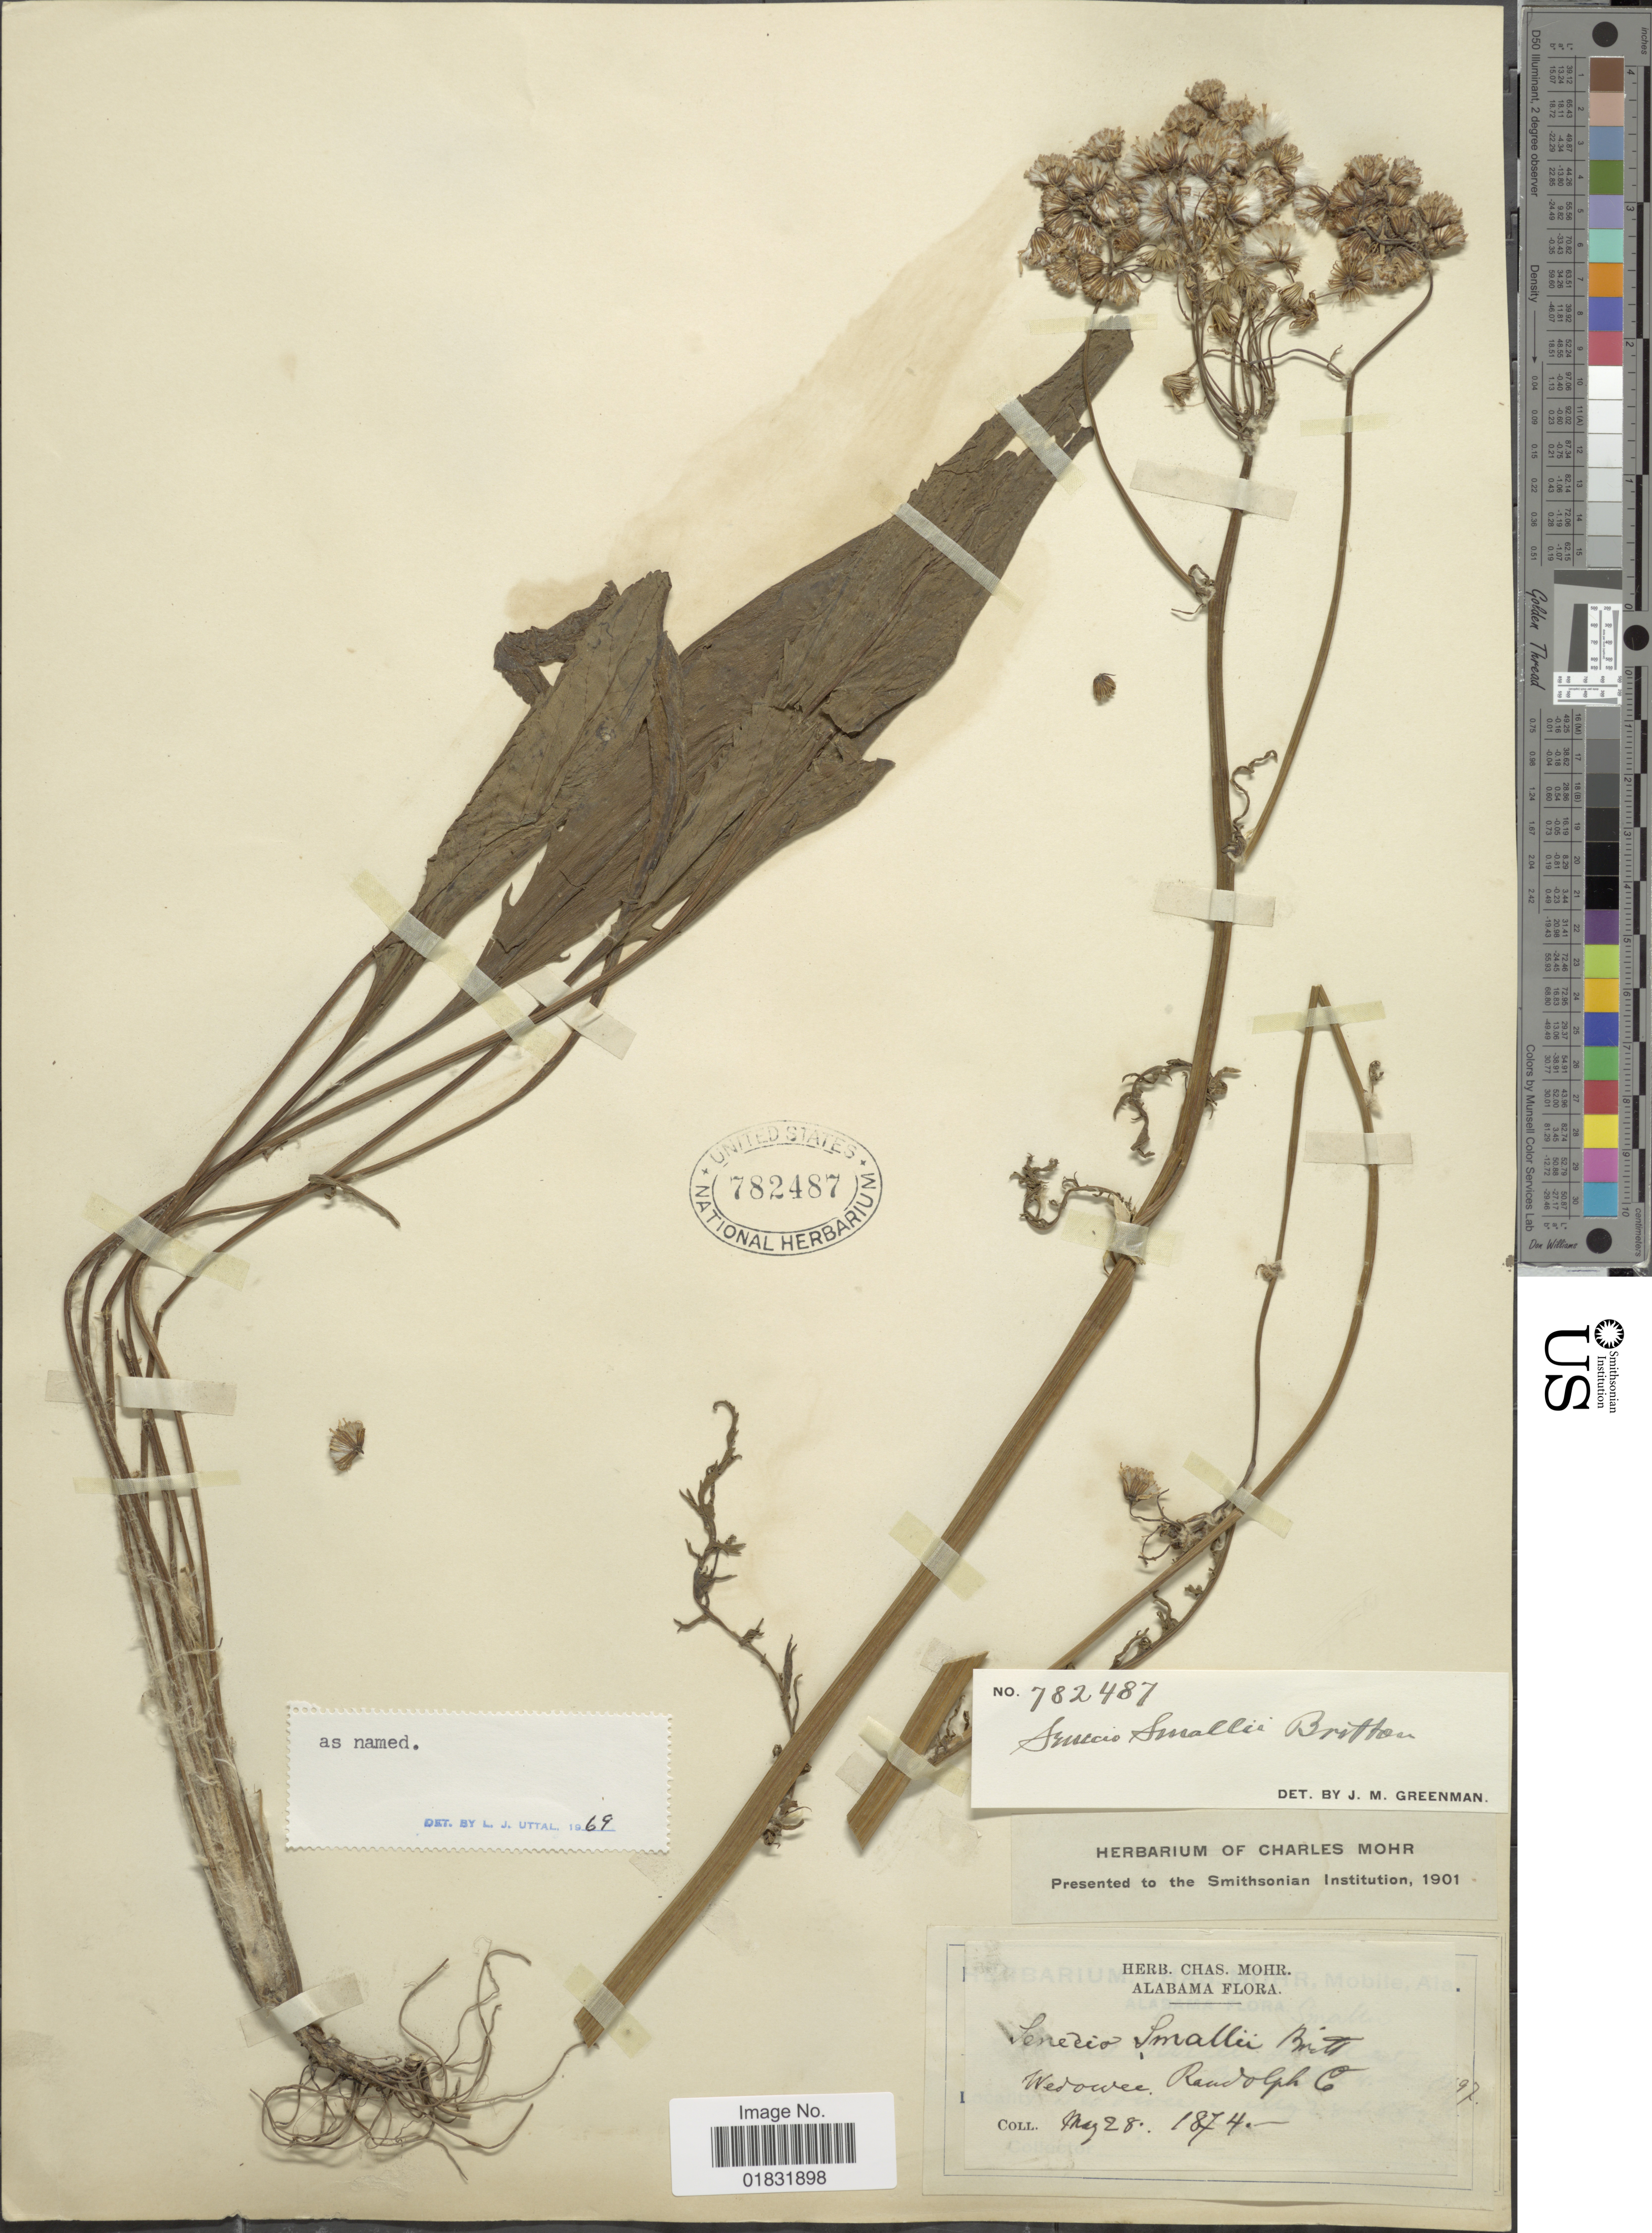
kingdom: Plantae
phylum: Tracheophyta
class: Magnoliopsida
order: Asterales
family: Asteraceae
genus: Packera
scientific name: Packera smallii Britton comb ined.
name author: Britton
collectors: ex herb. Charles Mohr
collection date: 1874-05-28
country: United States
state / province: Alabama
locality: Wedowee, Randolph Co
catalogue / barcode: US 782487